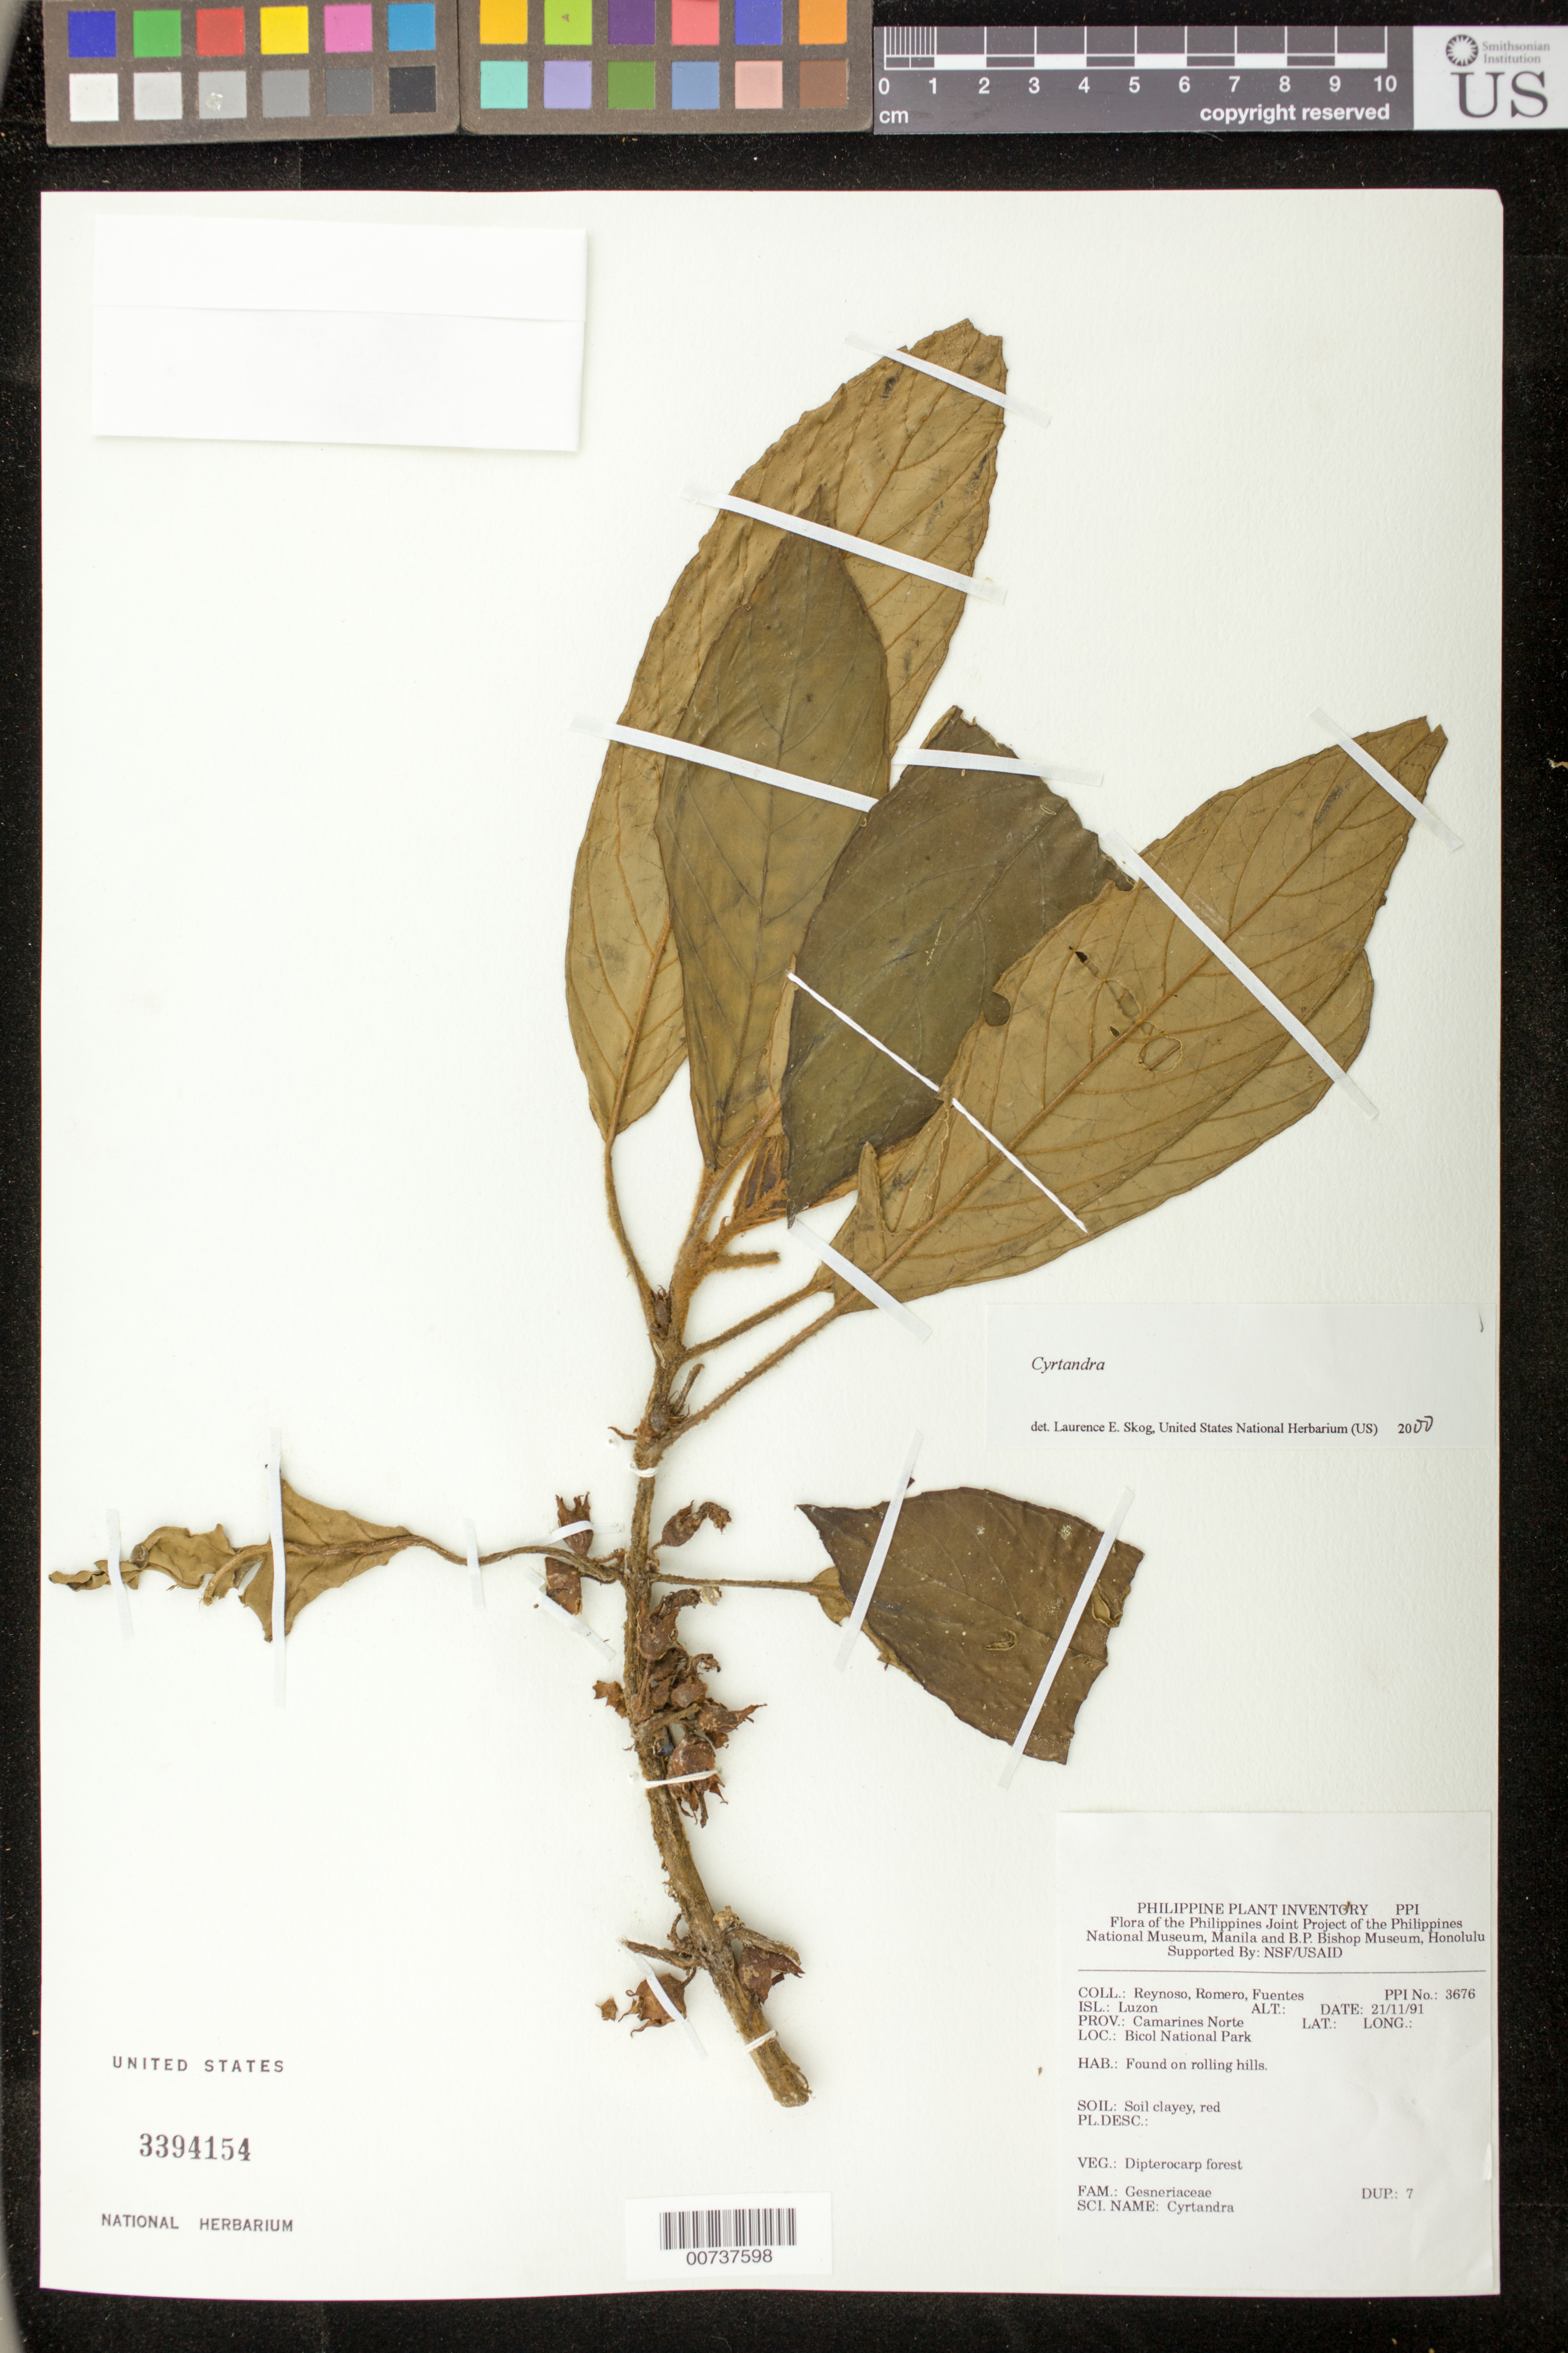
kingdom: Plantae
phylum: Tracheophyta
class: Magnoliopsida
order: Lamiales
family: Gesneriaceae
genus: Cyrtandra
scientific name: Cyrtandra sp.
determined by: Skog, Laurence E.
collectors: E. Reynoso, -. Romero & -. Fuentes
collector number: PPI No. 3676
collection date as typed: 21 Nov 1991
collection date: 1991-11-21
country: Philippines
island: Luzon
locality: Prov. Camarines Norte; Bicol National Park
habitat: Dipterocarp forest; soil clayey, red; found on rolling hills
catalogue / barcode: US 3394154